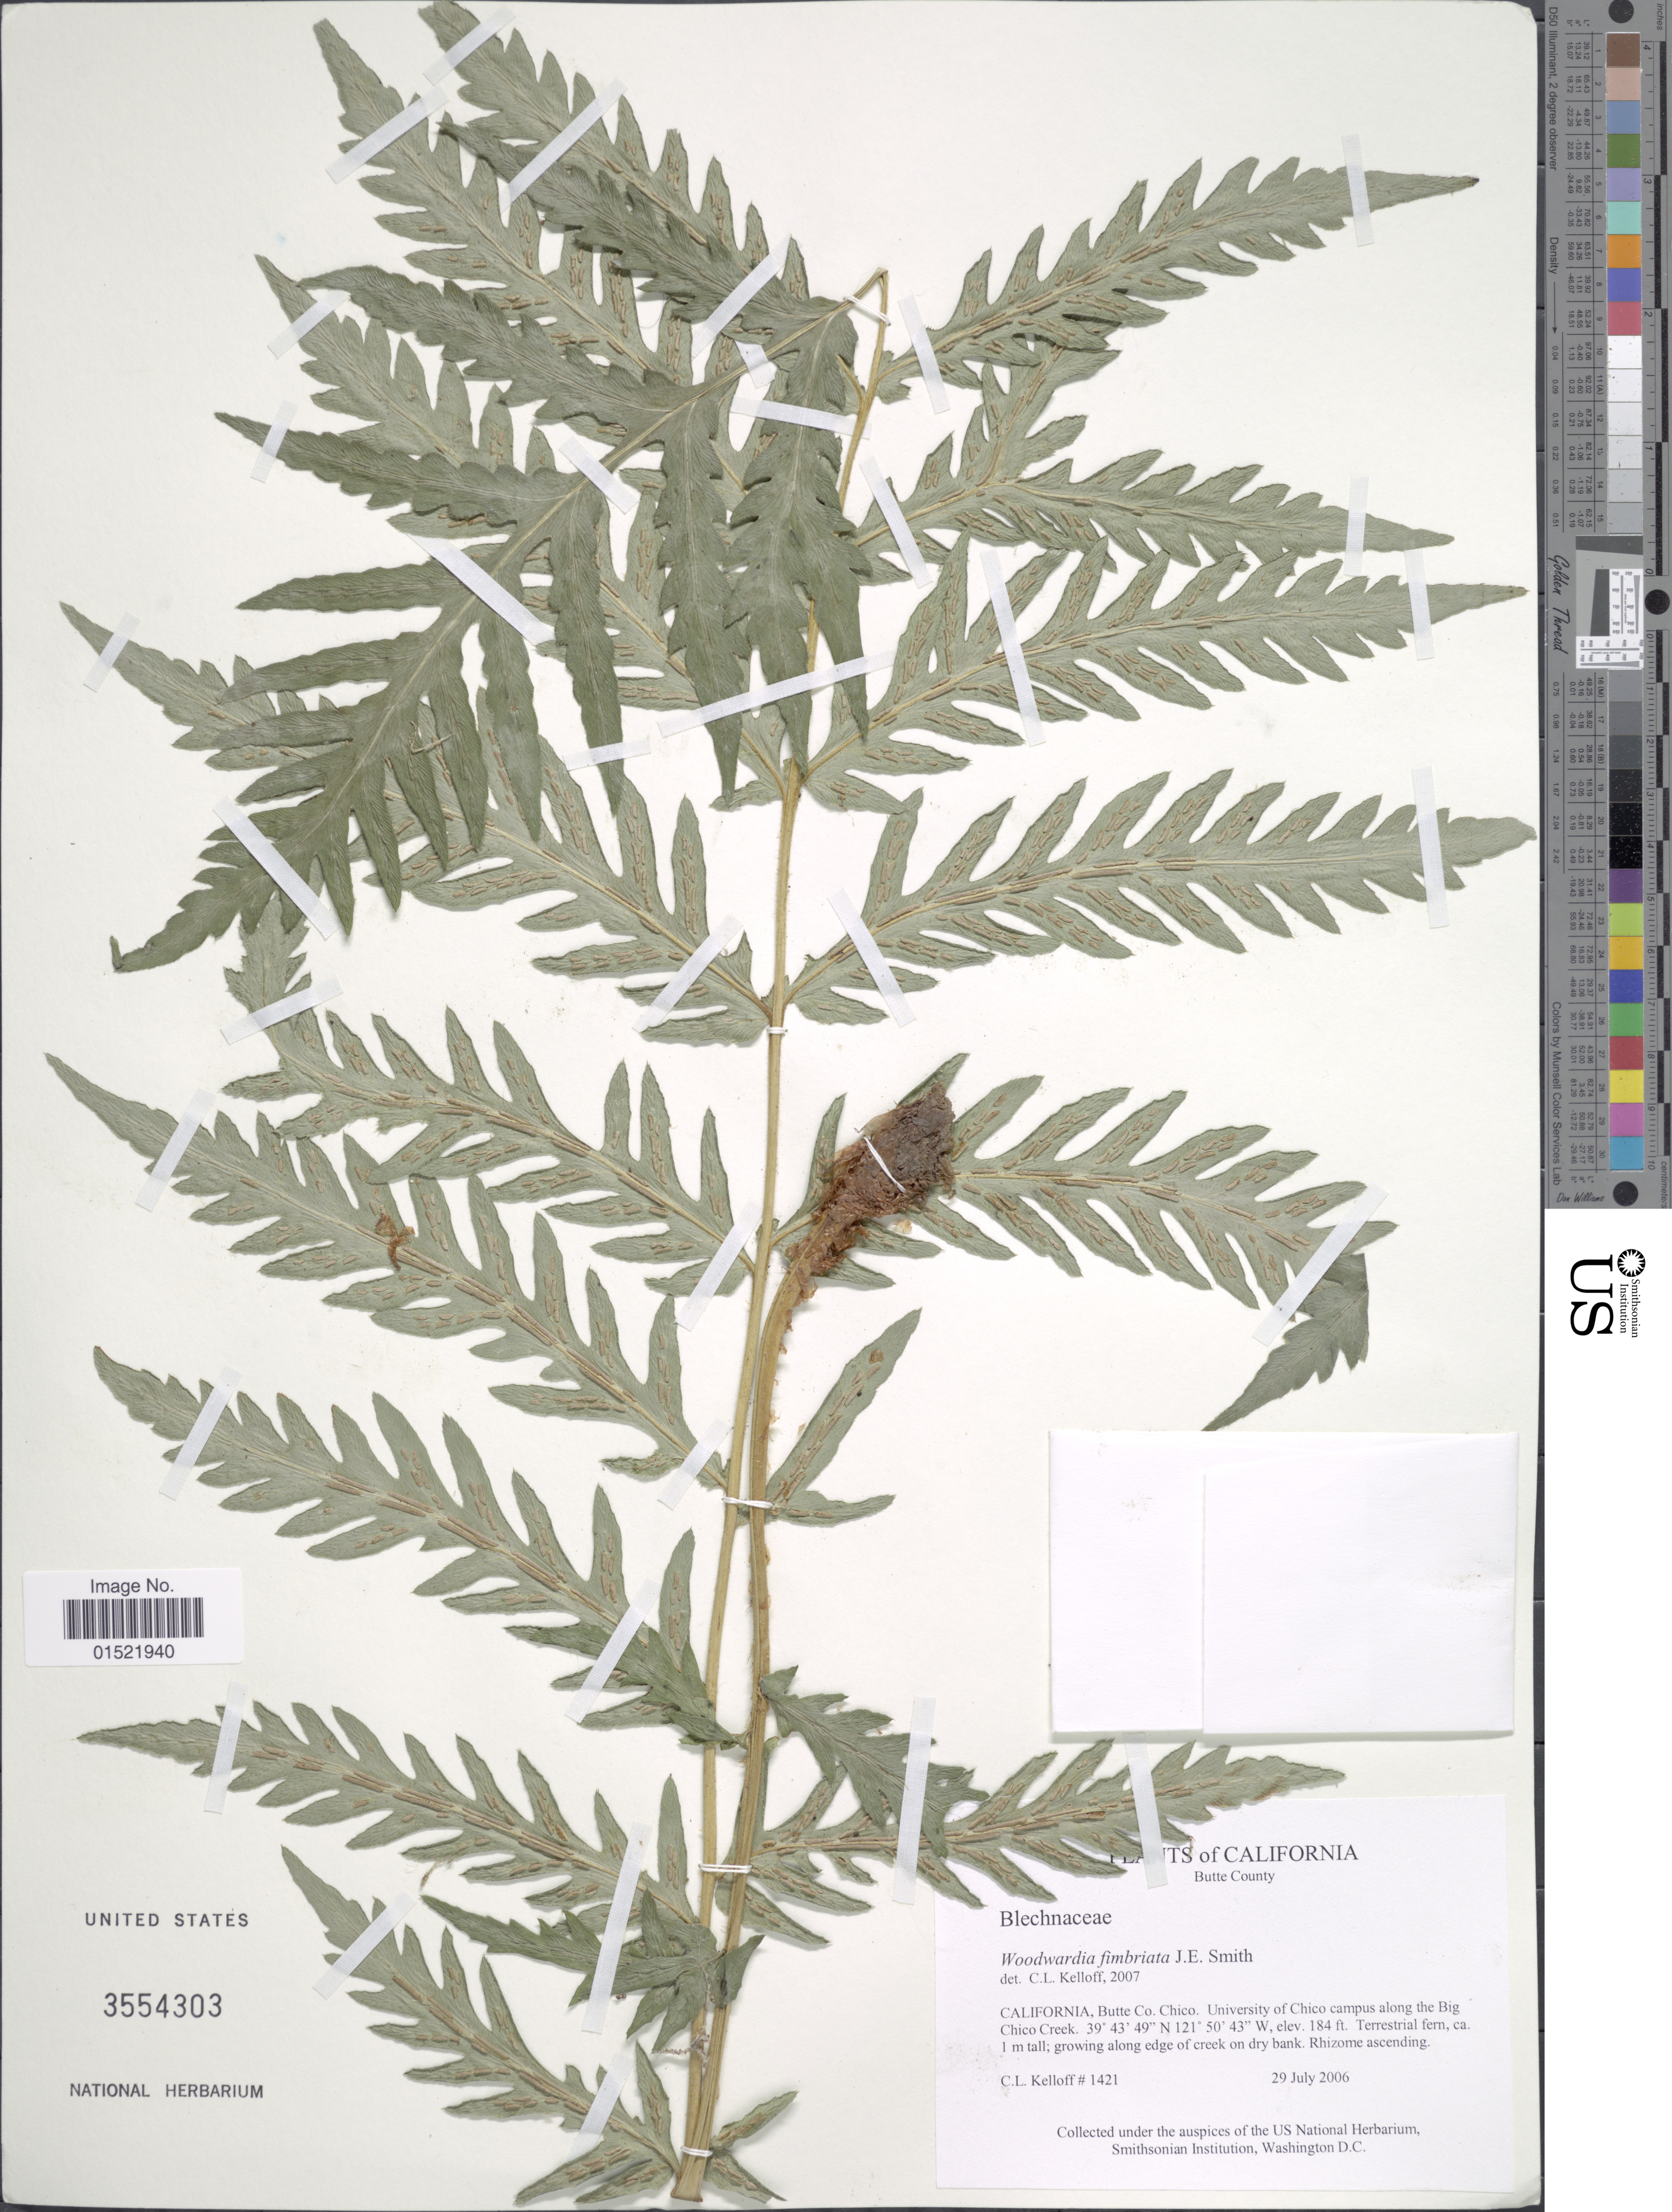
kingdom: Plantae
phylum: Tracheophyta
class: Polypodiopsida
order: Polypodiales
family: Blechnaceae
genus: Woodwardia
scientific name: Woodwardia fimbriata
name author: Sm.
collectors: C. L. Kelloff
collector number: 1421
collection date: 2006-07-29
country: United States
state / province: California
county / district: Butte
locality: Butte County, Butte Co. Chico, University of Chico campus along the Big Chico Creek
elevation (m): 56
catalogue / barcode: US 3554303